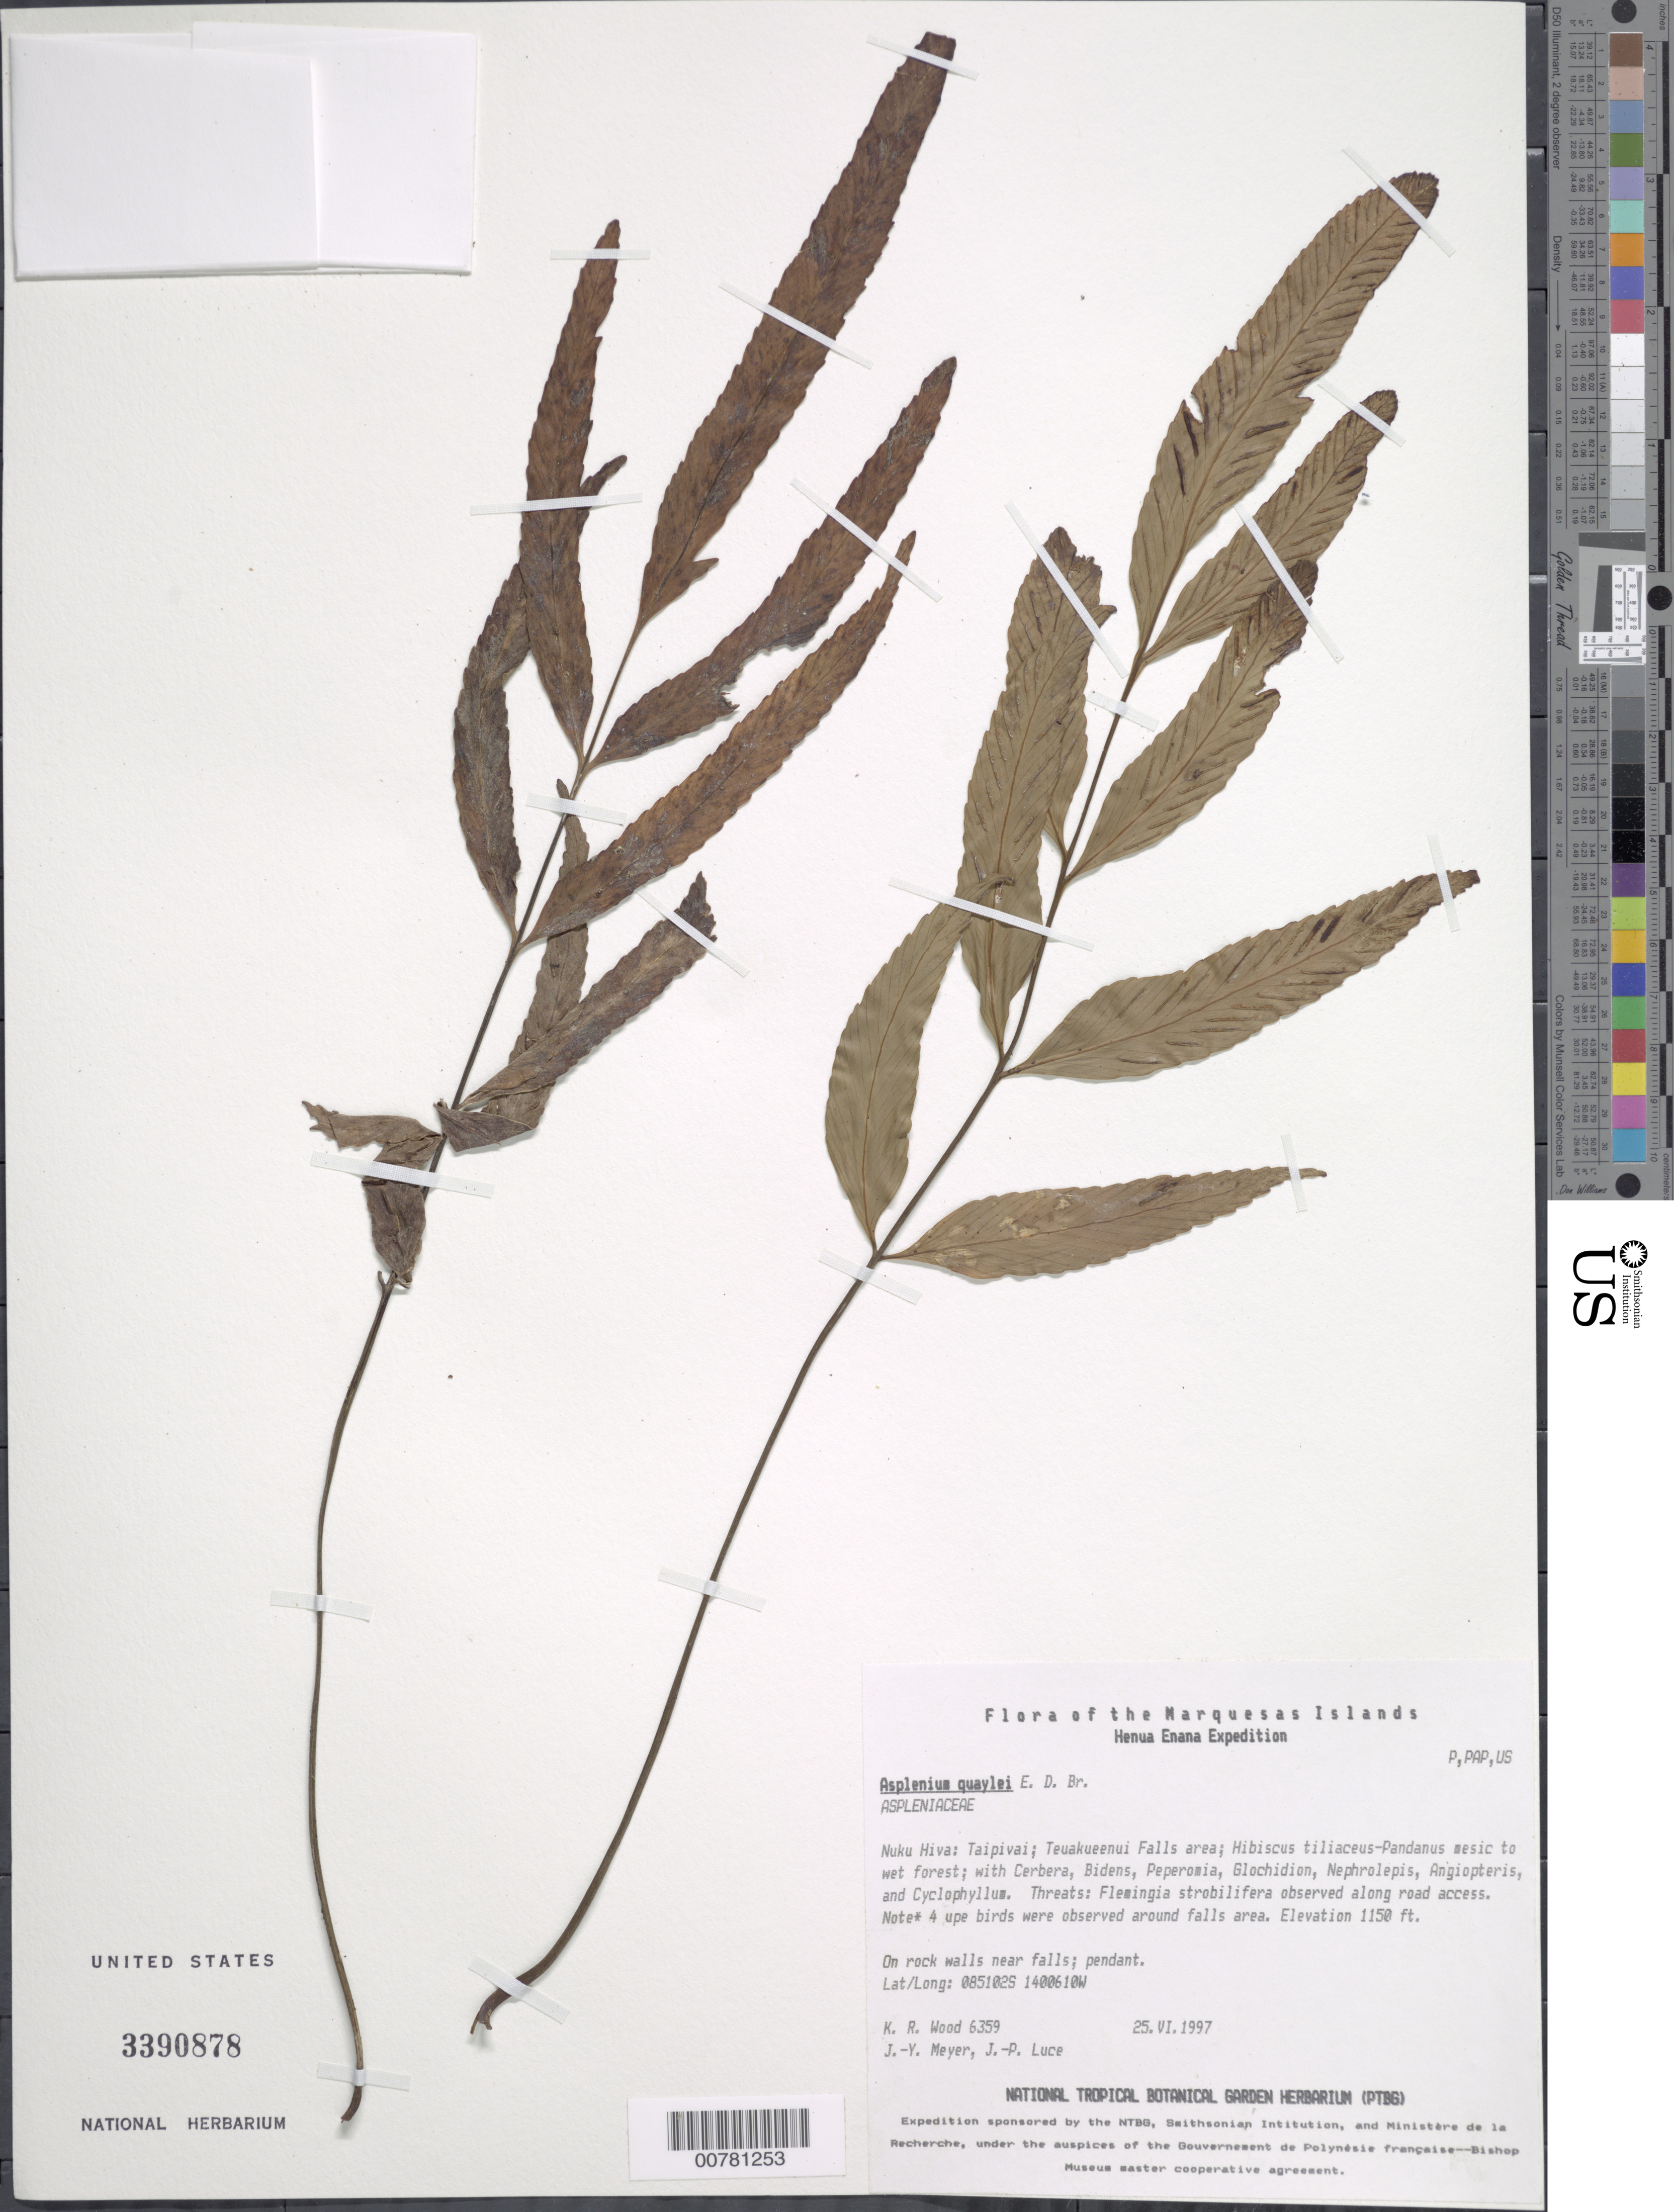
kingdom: Plantae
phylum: Tracheophyta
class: Polypodiopsida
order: Polypodiales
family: Aspleniaceae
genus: Asplenium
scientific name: Asplenium quaylei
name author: E.D. Br.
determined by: Lorence, David H., (PTBG), National Tropical Botanical Garden (UNITED STATES)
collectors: K. R. Wood, J.-Y. Meyer & J. Luce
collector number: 6359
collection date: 1997-06-25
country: French Polynesia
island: Nuku Hiva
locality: Taipivai, Teuakueenui Falls area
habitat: Hibiscus tiliaceus - Pandanus mesic to wet forest. On walls near falls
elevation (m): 351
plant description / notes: Moghania strobilifera observed along road access. Four upe birds were observed around falls area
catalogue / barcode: US 3390878